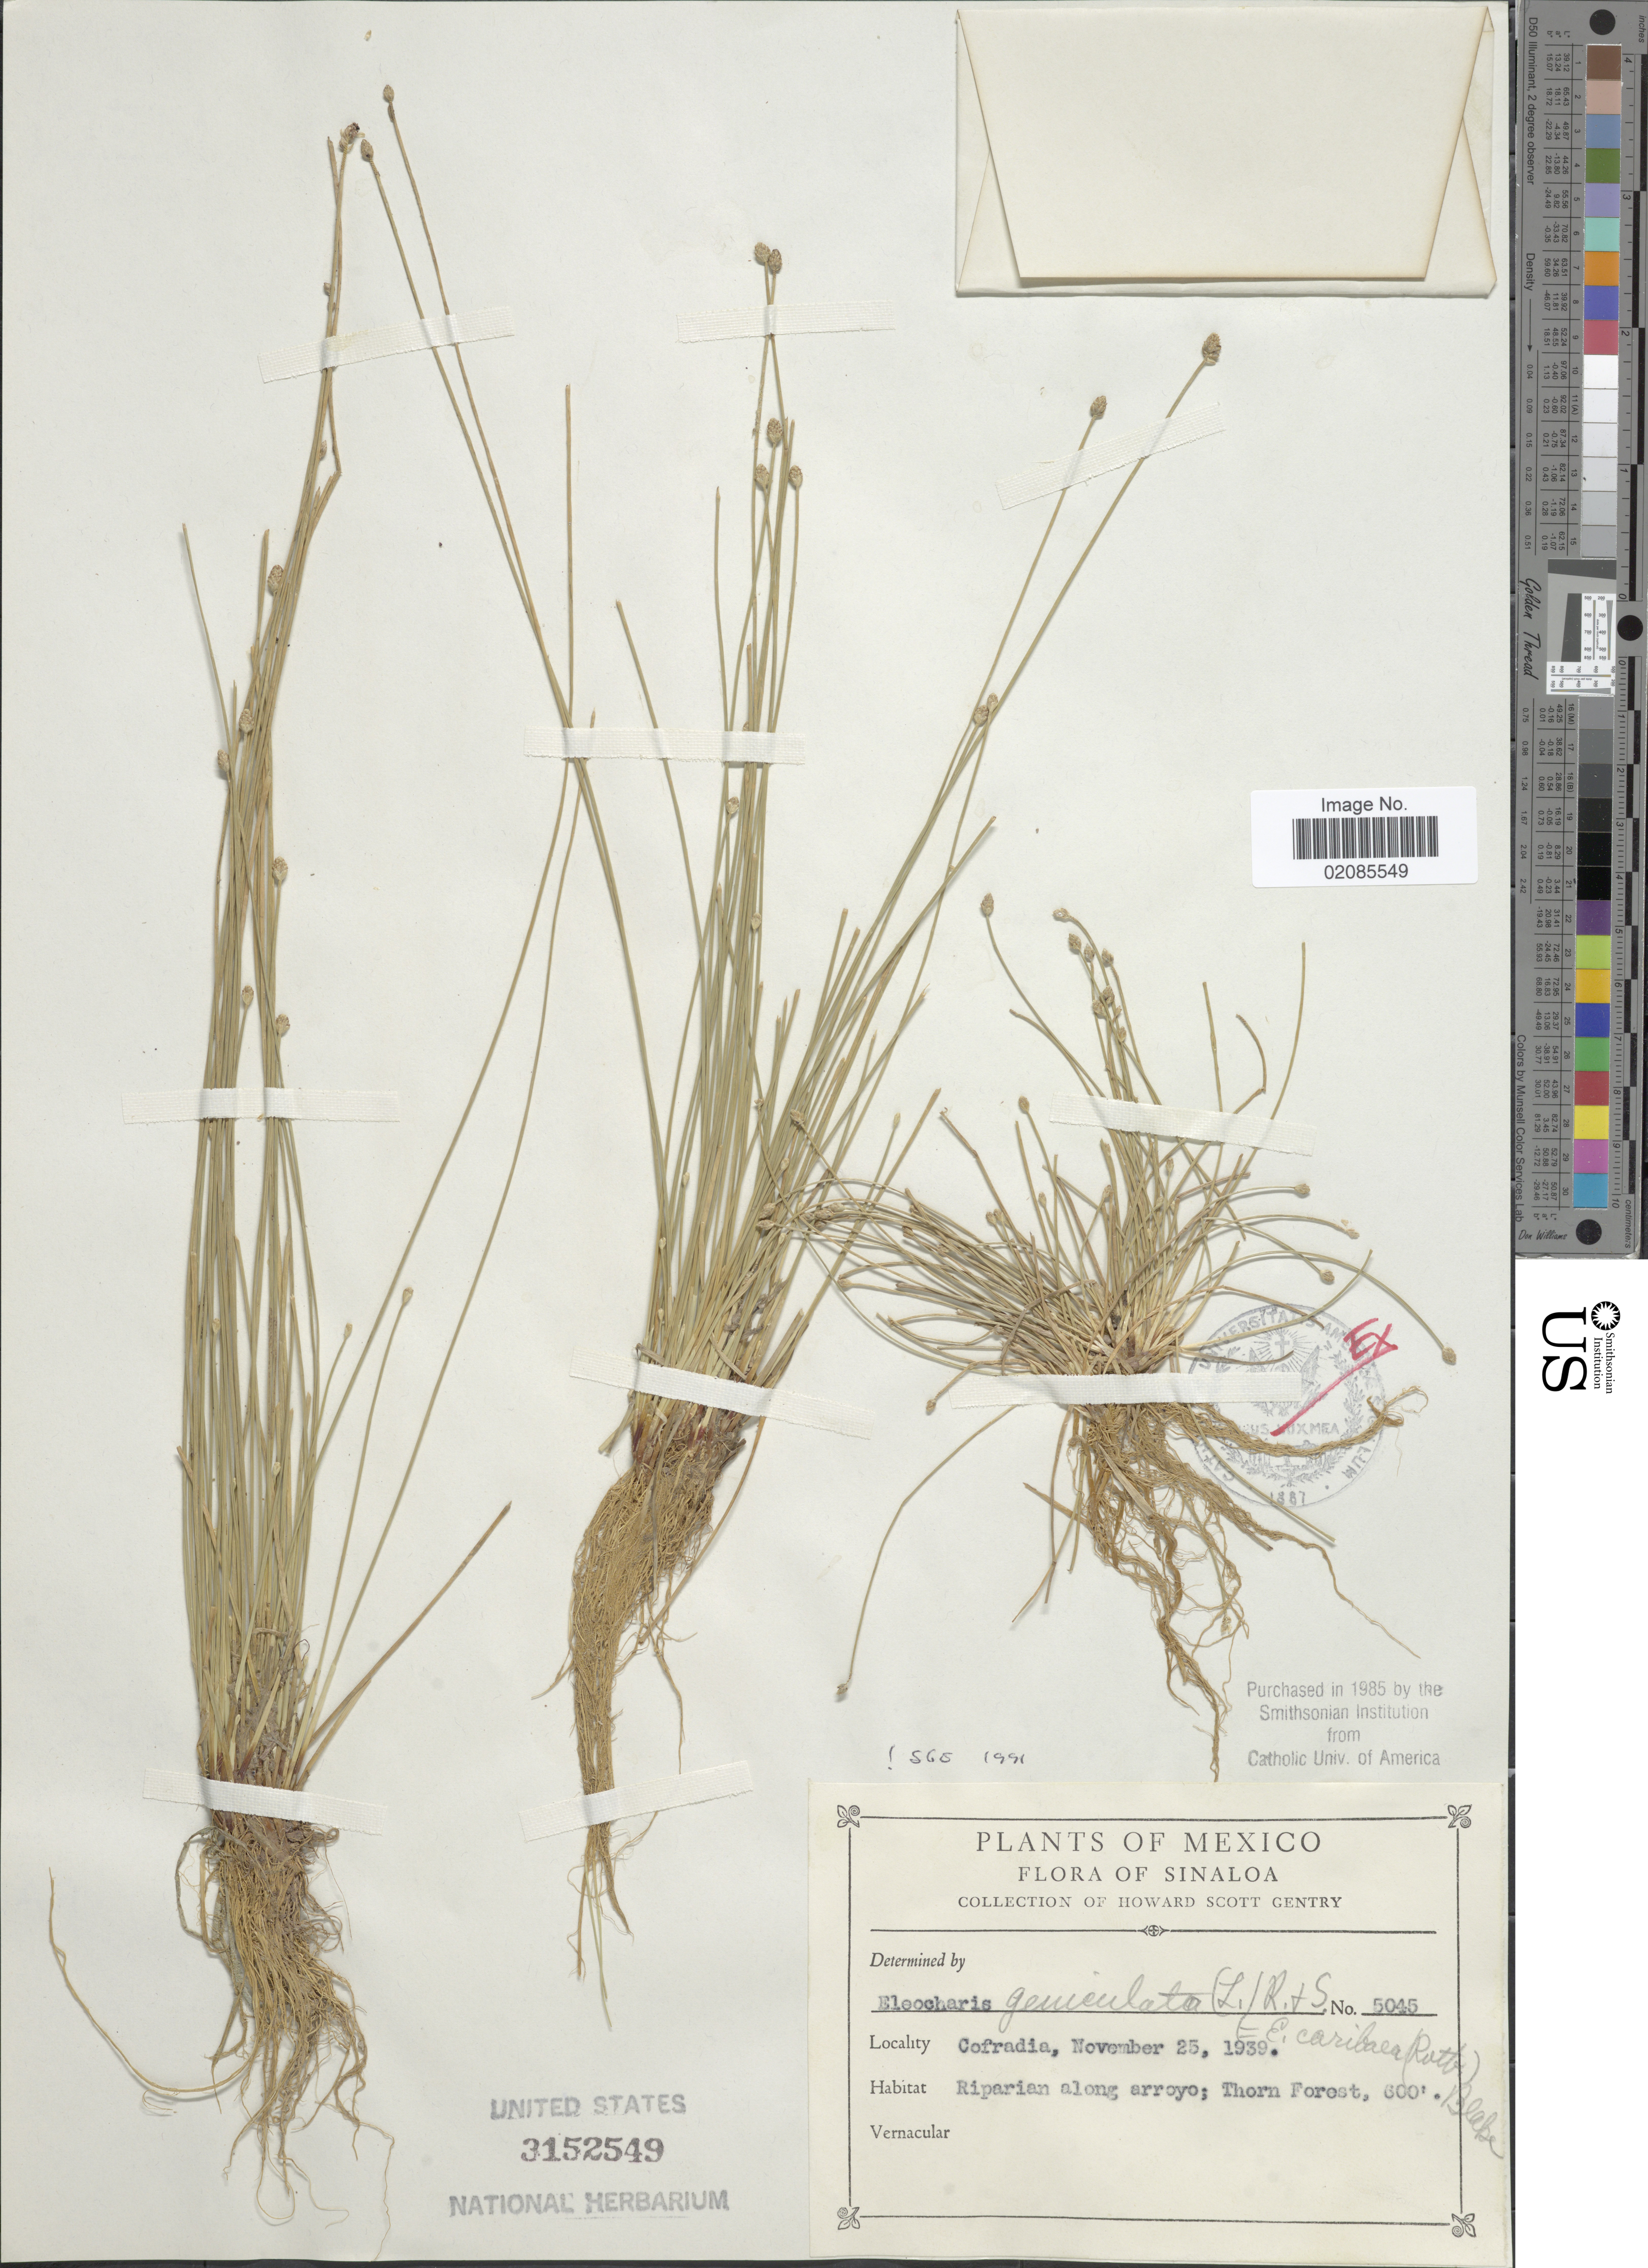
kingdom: Plantae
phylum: Tracheophyta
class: Liliopsida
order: Poales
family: Cyperaceae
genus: Eleocharis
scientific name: Eleocharis geniculata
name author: (L.) Roem. & Schult.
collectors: H. S. Gentry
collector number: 5045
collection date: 1939-11-25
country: Mexico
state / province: Sinaloa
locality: Cofradia, Riparian along arroyo; Thorn Forest.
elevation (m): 183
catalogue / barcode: US 3152549